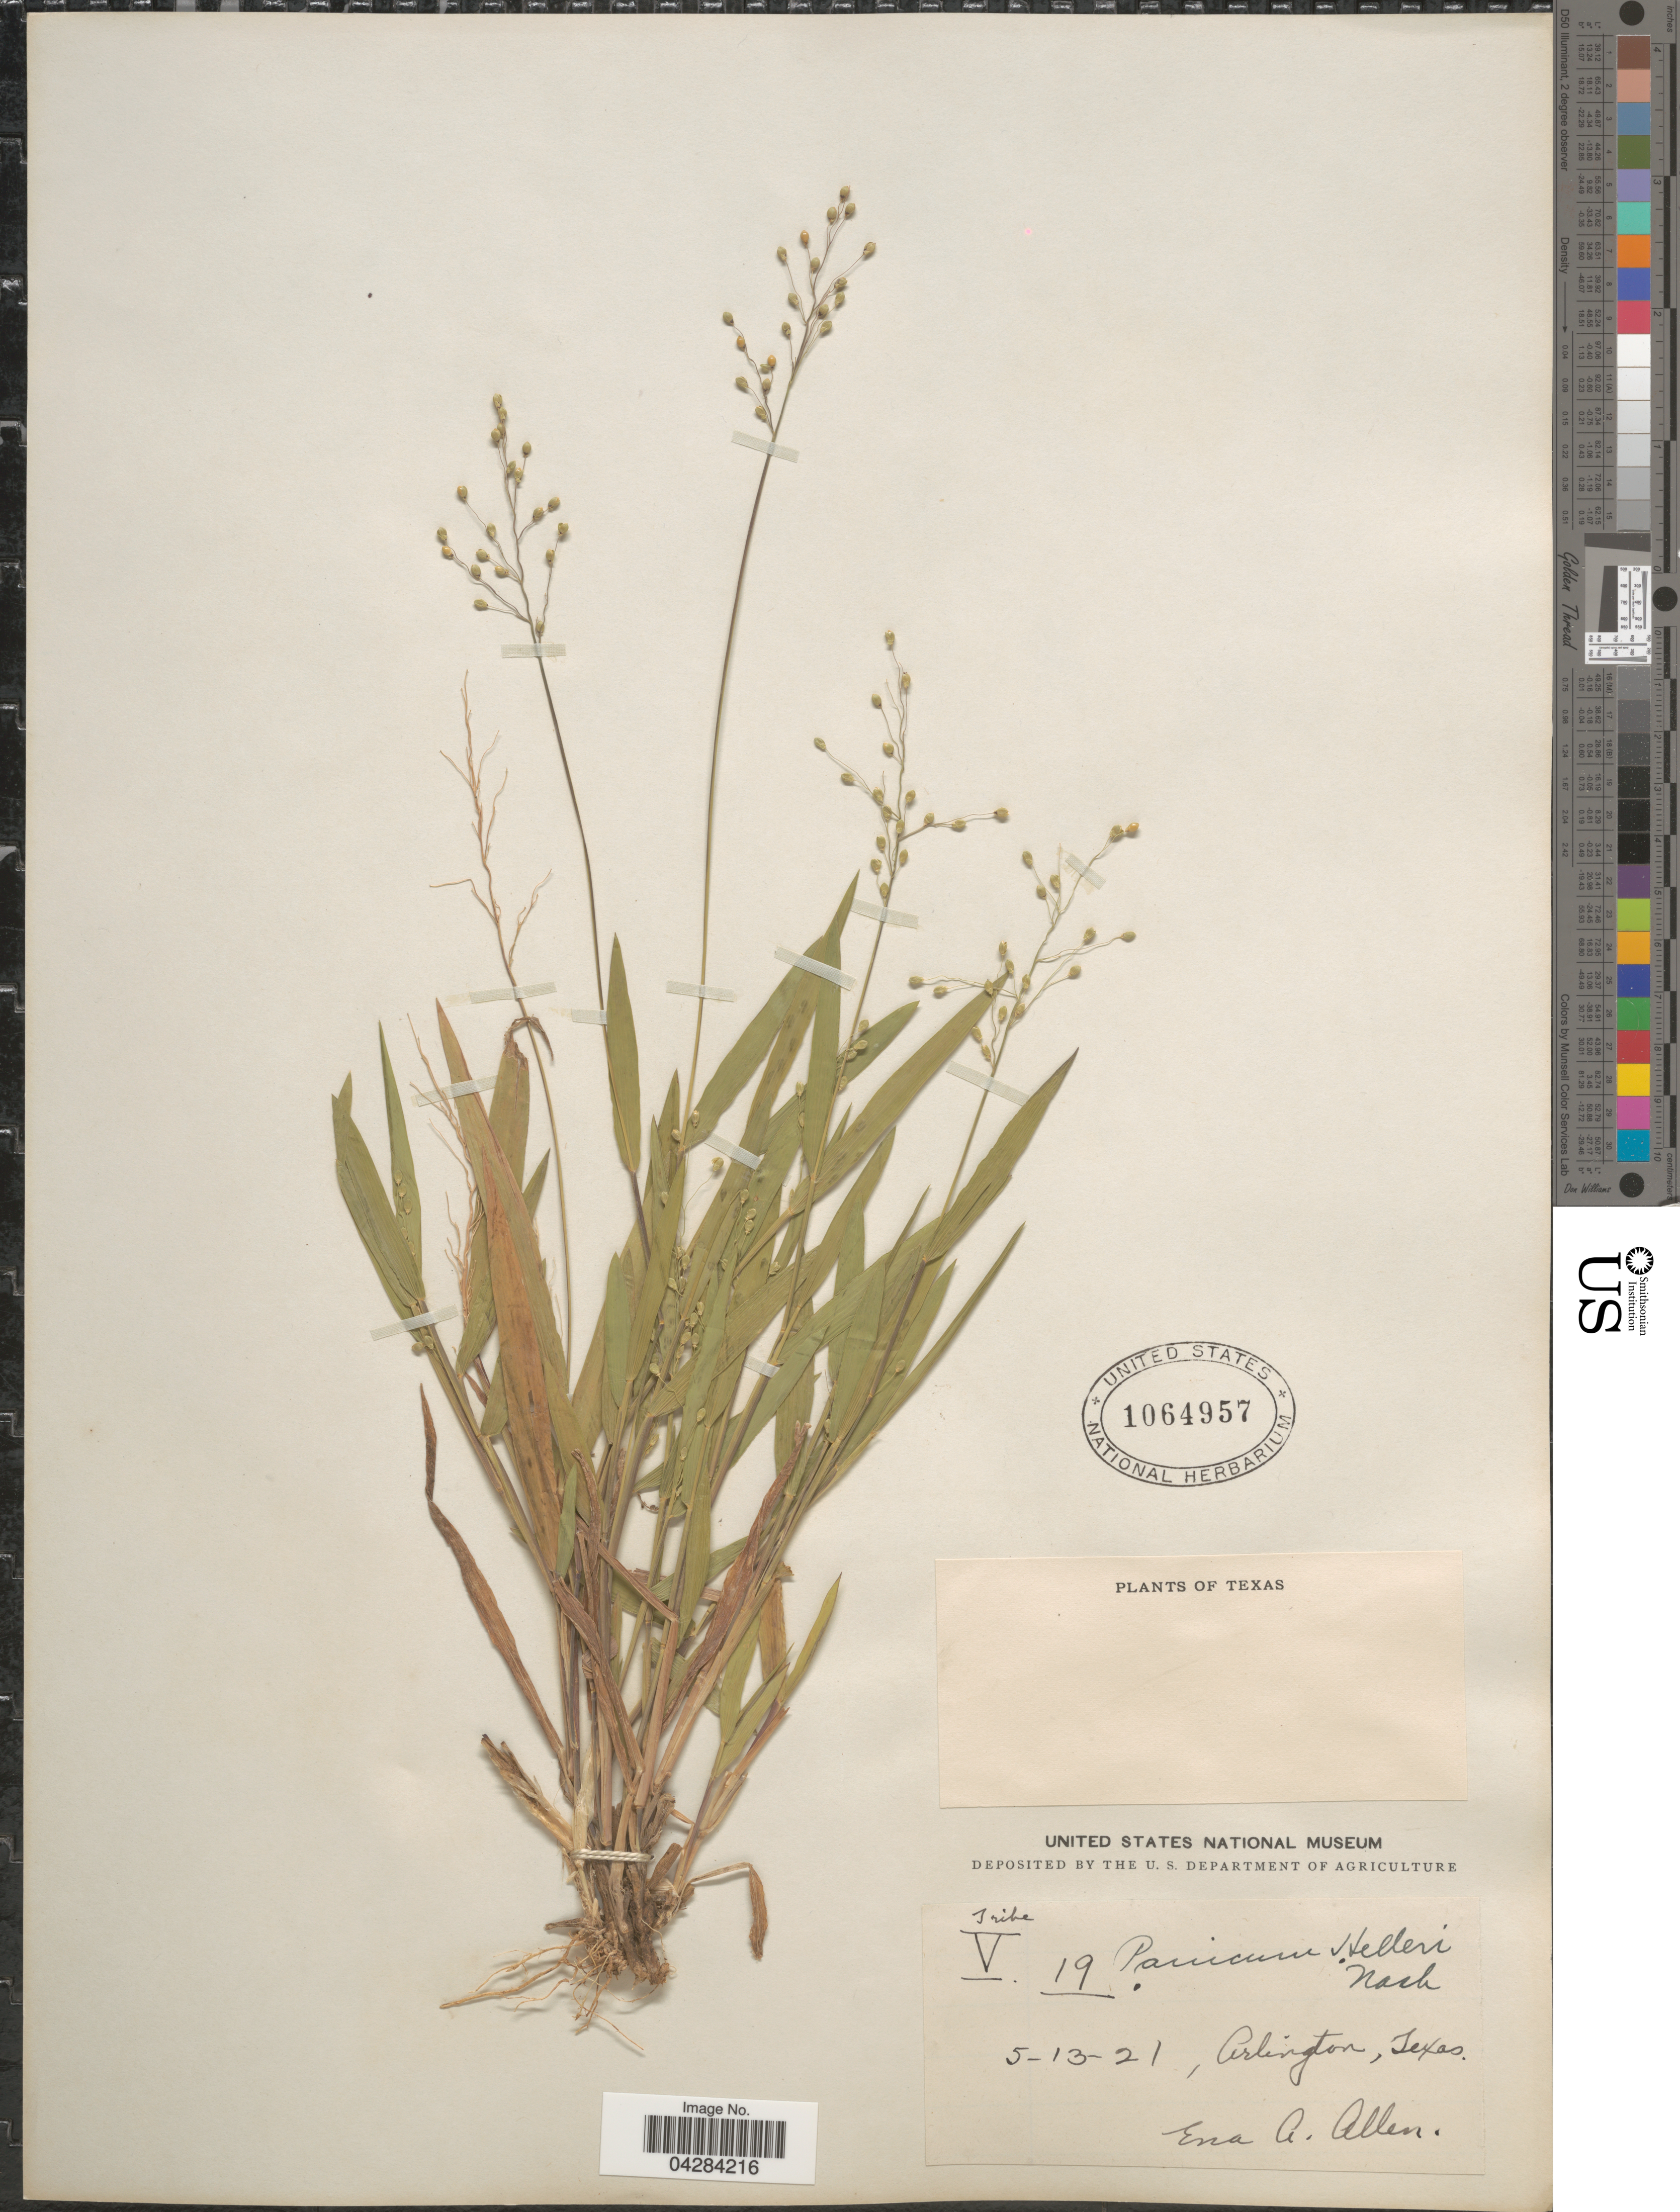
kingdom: Plantae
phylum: Tracheophyta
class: Liliopsida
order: Poales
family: Poaceae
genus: Dichanthelium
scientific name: Dichanthelium oligosanthes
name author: (Schult.) Gould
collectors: E. A. Allen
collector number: V19?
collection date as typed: Transcribed d/m/y: 13/5/21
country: United States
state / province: Texas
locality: Arlington.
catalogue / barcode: US 1064957